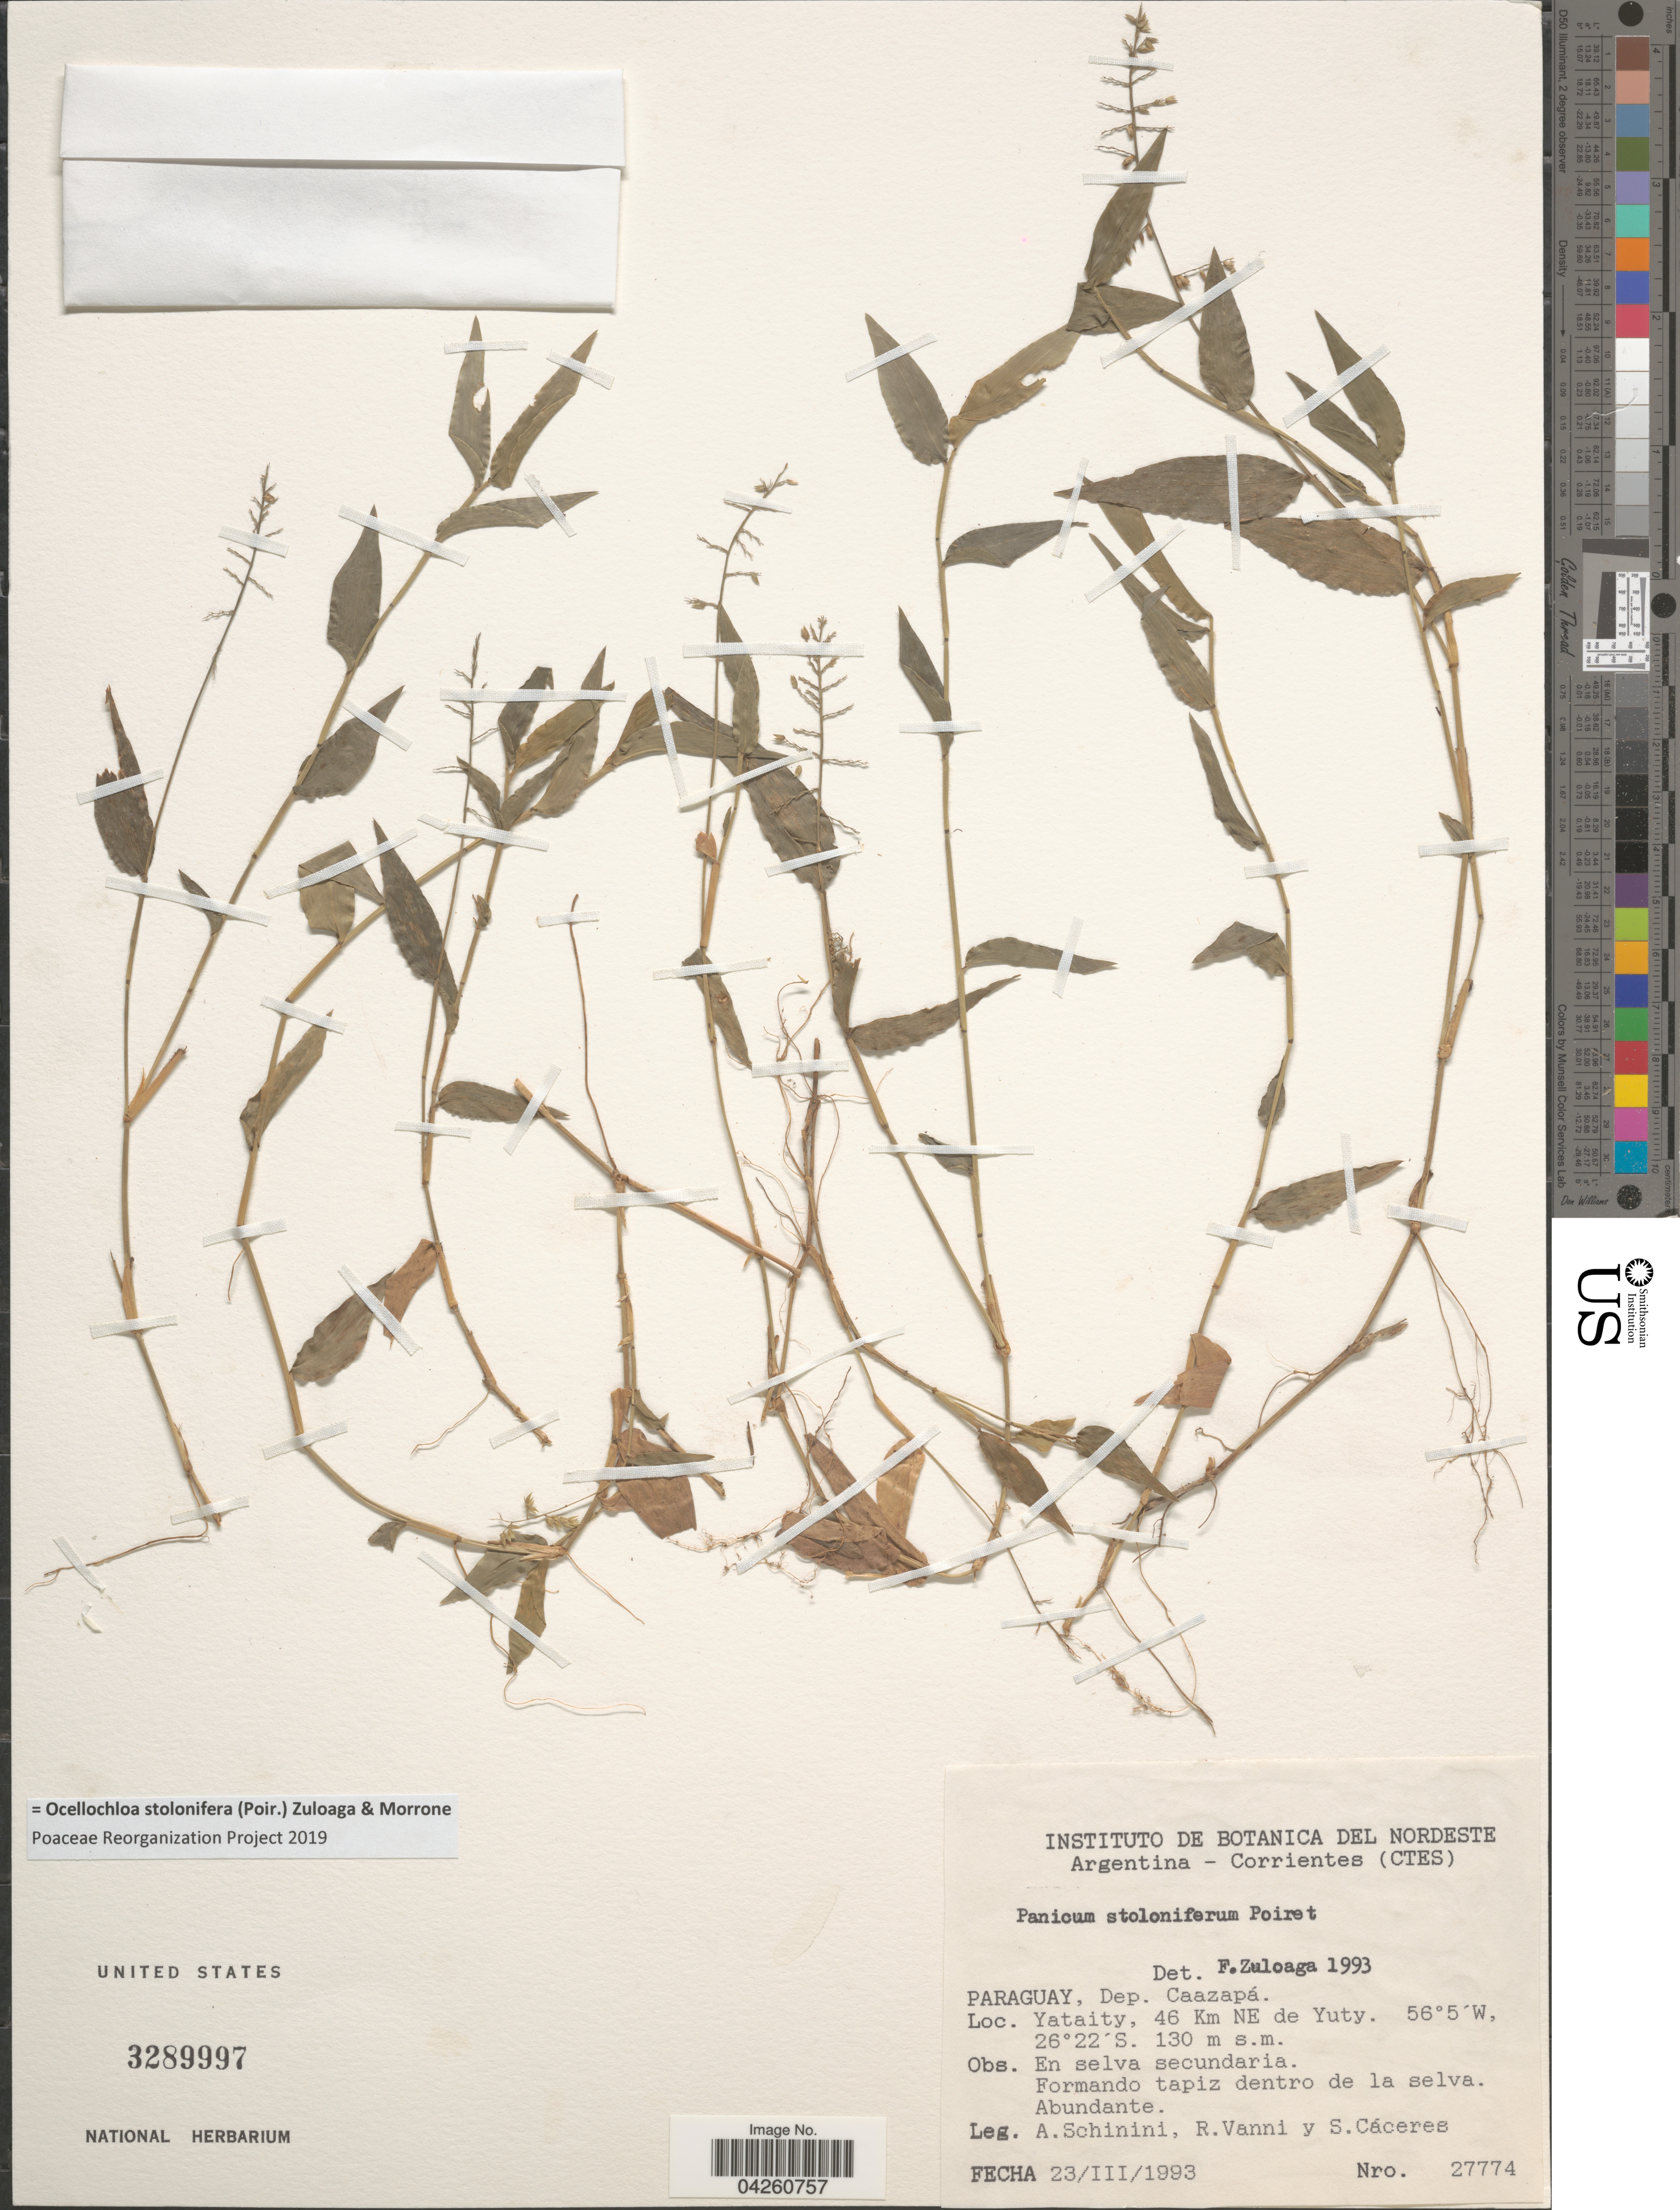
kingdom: Plantae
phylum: Tracheophyta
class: Liliopsida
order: Poales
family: Poaceae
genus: Ocellochloa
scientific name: Ocellochloa stolonifera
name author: (Poir.) Zuloaga & Morrone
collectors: A. Schinini, R. Vanni & S. Cáceres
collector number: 27774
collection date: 1993-03-23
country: Paraguay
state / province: Caazapa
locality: Dep. Caazapá. Yataity, 46 Km NE de Yuty.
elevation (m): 130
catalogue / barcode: US 3289997